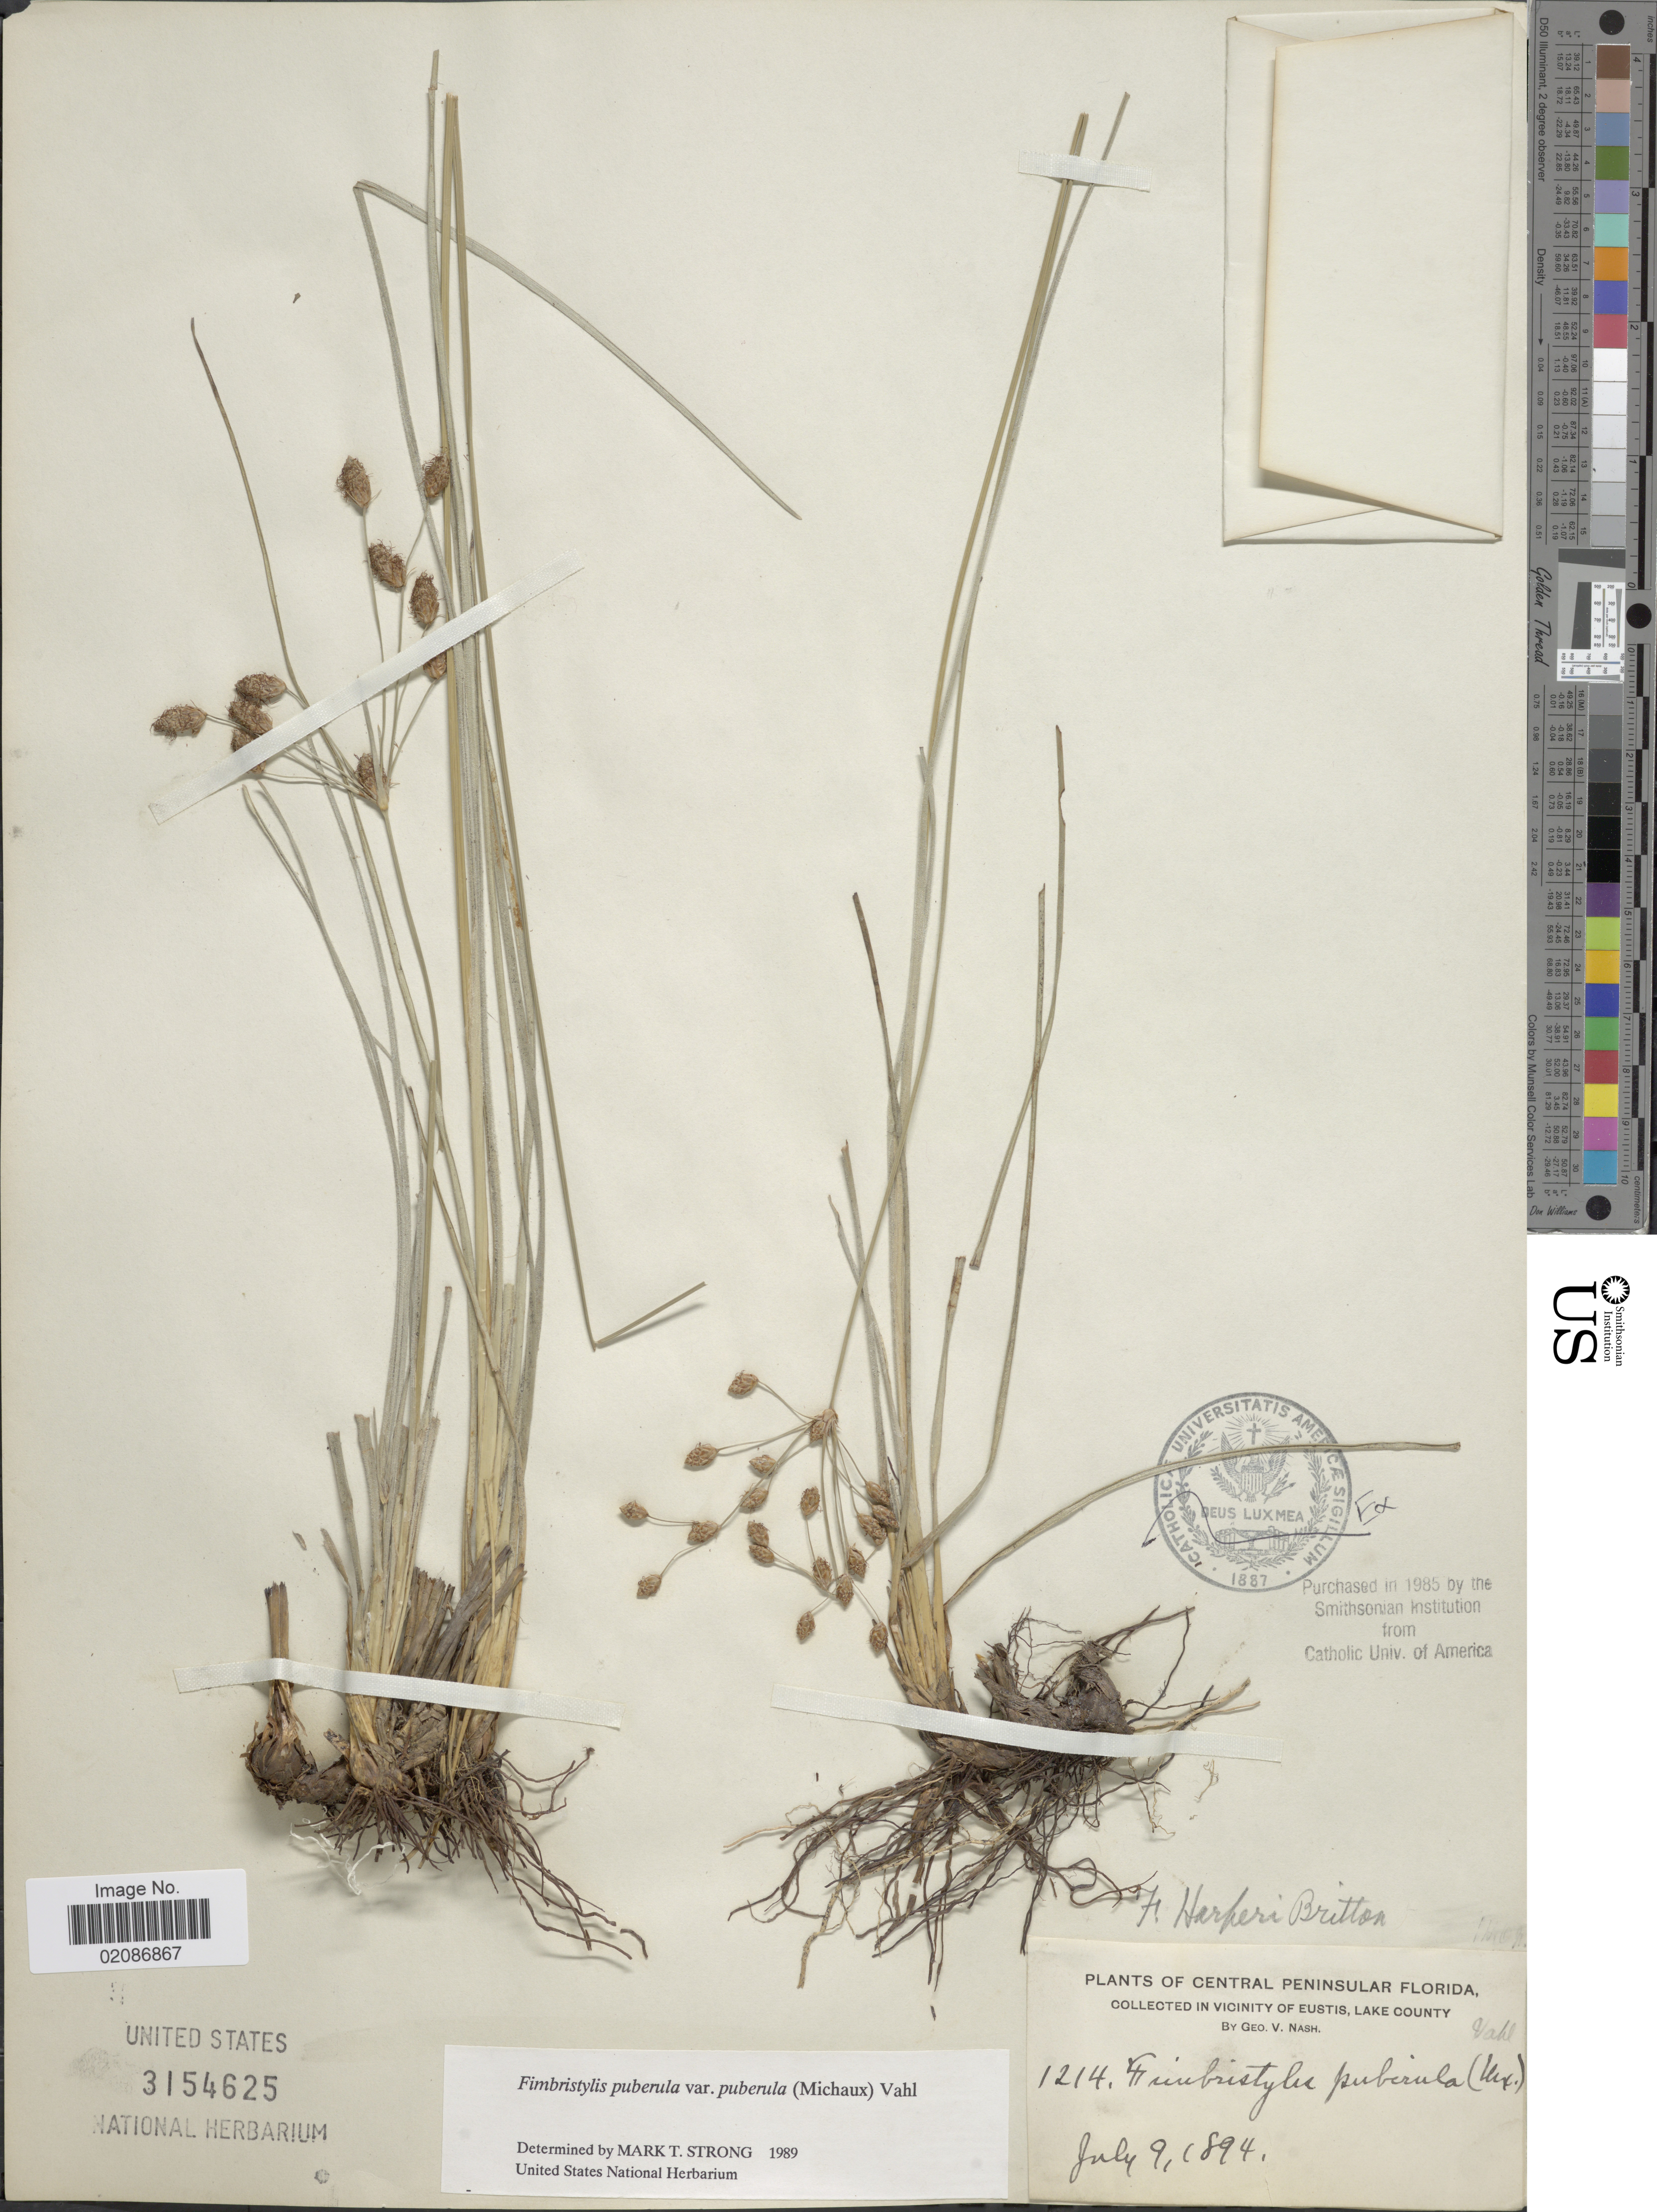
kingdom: Plantae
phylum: Tracheophyta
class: Liliopsida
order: Poales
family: Cyperaceae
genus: Fimbristylis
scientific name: Fimbristylis puberula var. puberula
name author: (Michx.) Vahl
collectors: G. V. Nash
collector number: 1214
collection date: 1894-07-09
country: United States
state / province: Florida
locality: Central Peninsula Florida, Vicinity of Eustis, Lake County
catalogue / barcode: US 3154625